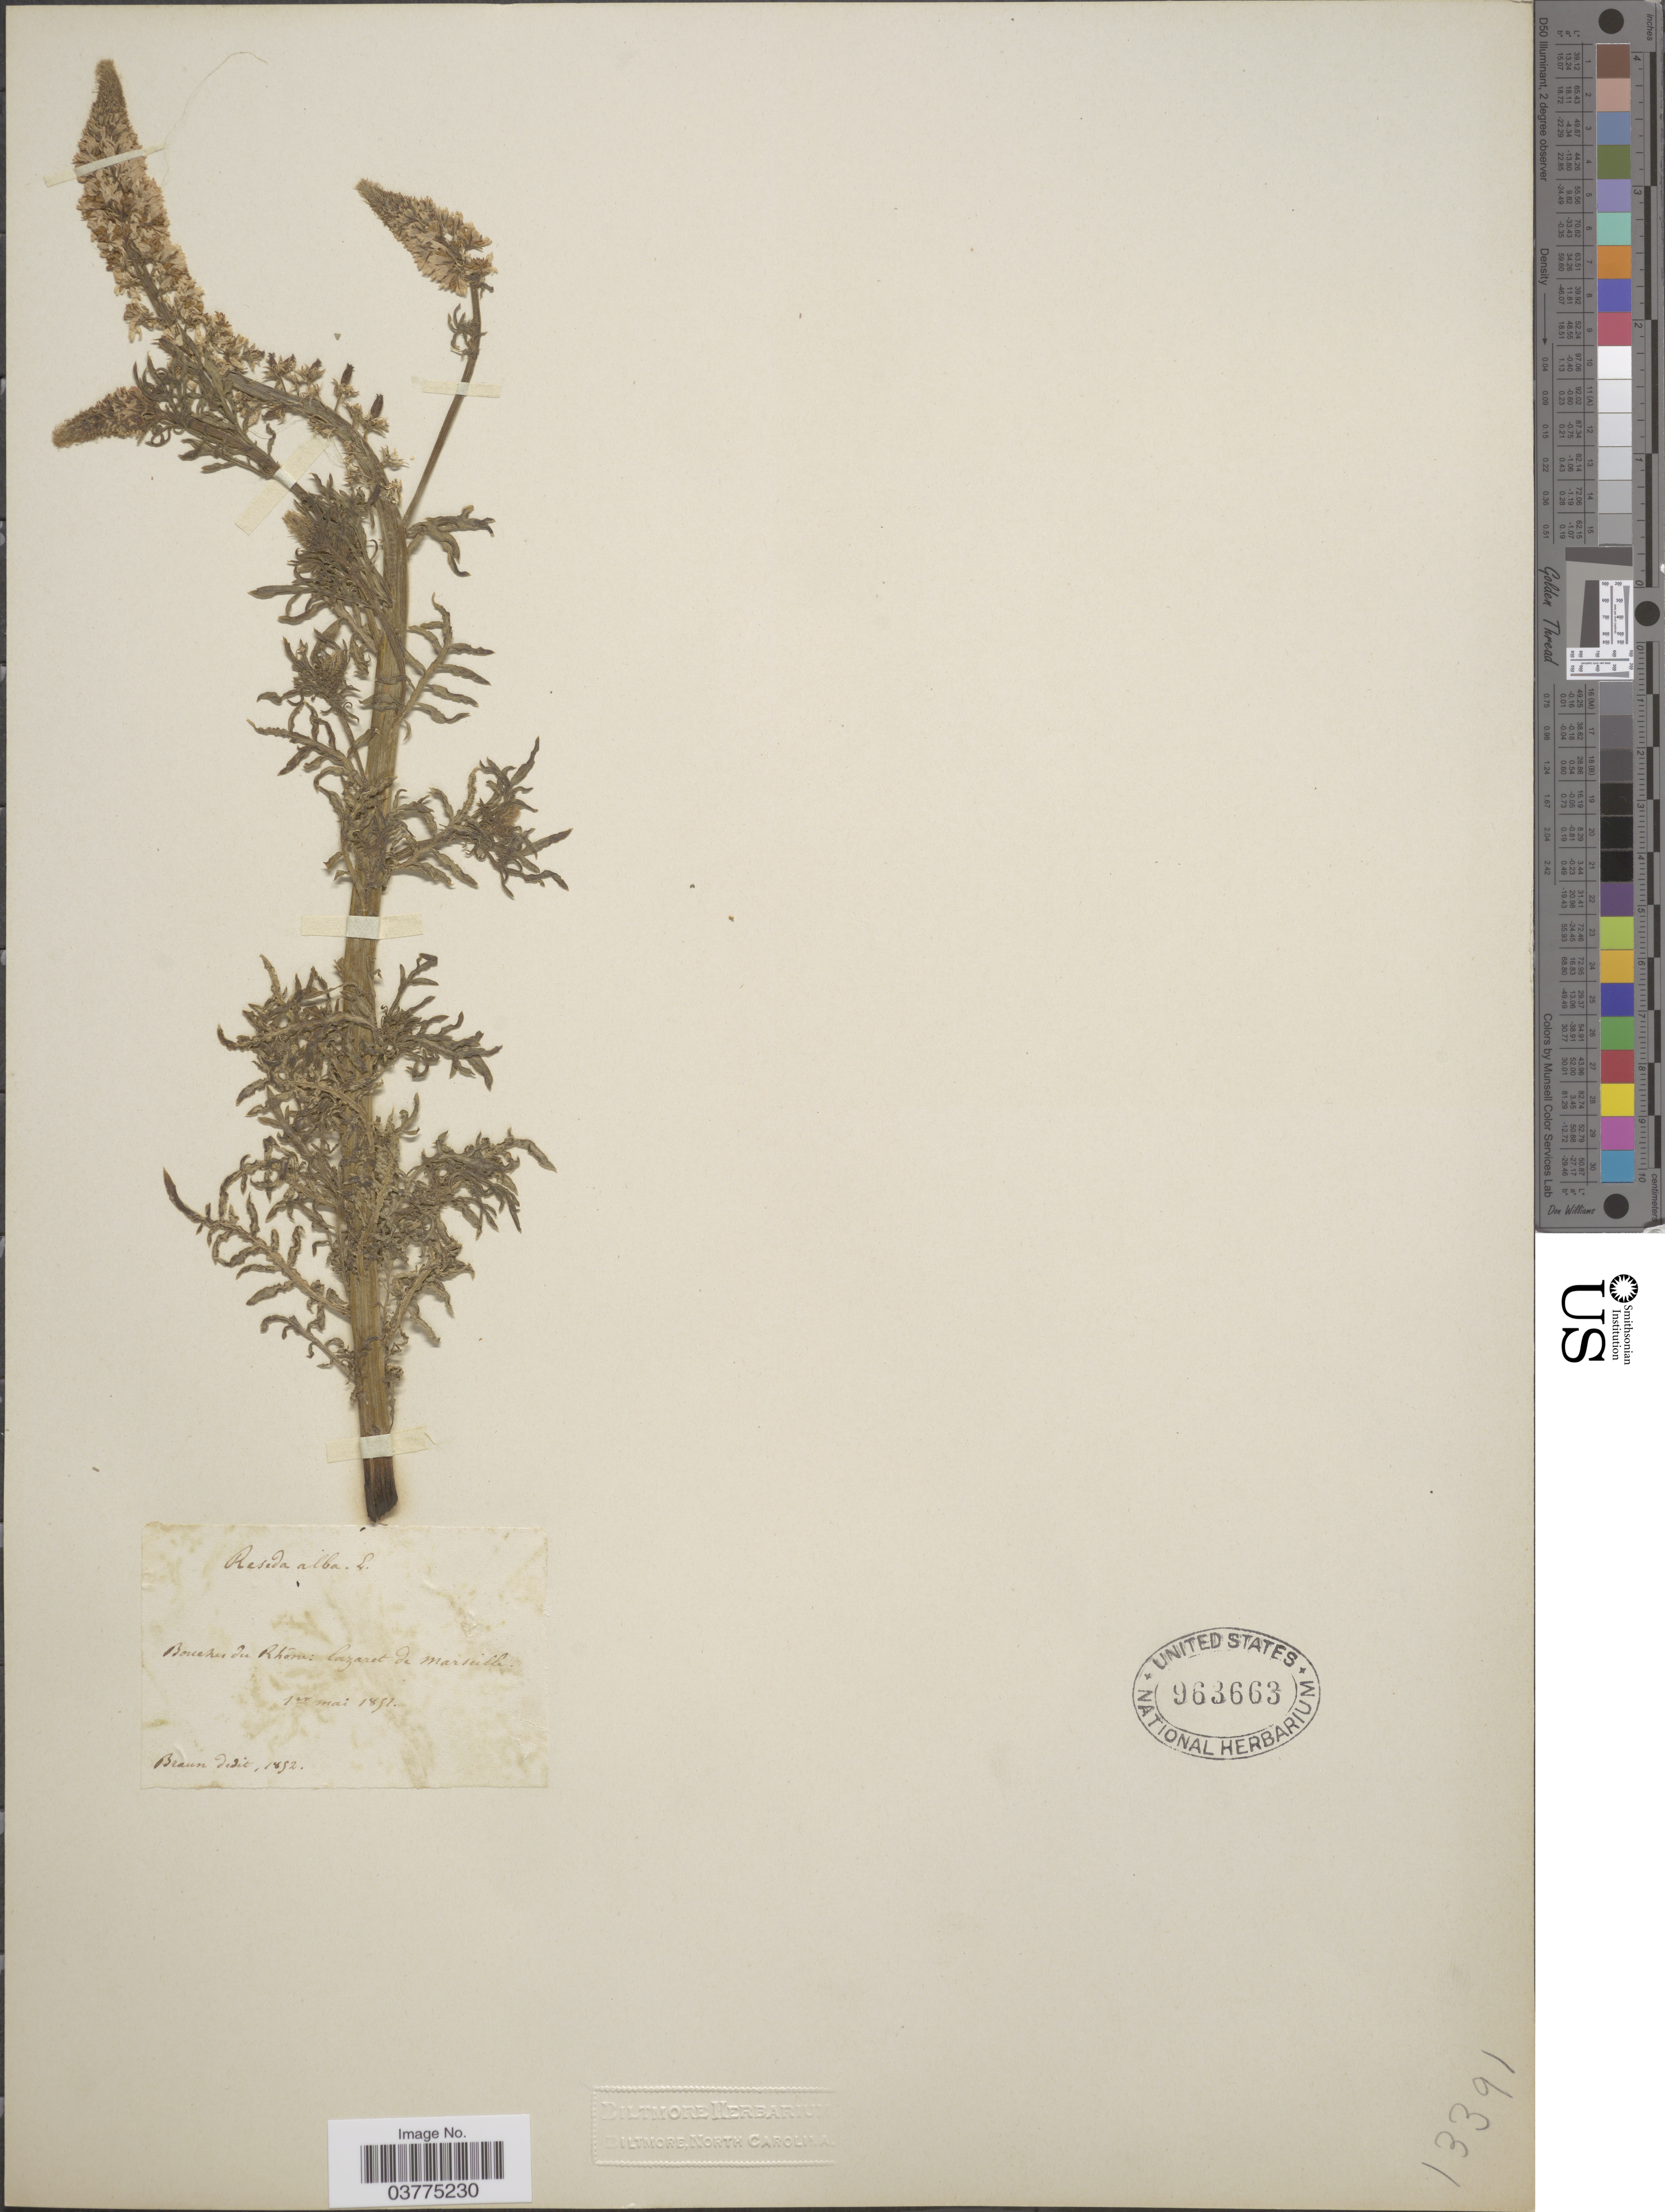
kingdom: Plantae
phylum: Tracheophyta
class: Magnoliopsida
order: Brassicales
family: Resedaceae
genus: Reseda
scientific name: Reseda alba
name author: L.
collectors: -- Brown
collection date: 1892-05-01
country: France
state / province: Auvergne-Rhône-Alpes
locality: Borenes du Rhône; lazaret de Marseille.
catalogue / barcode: US 963663